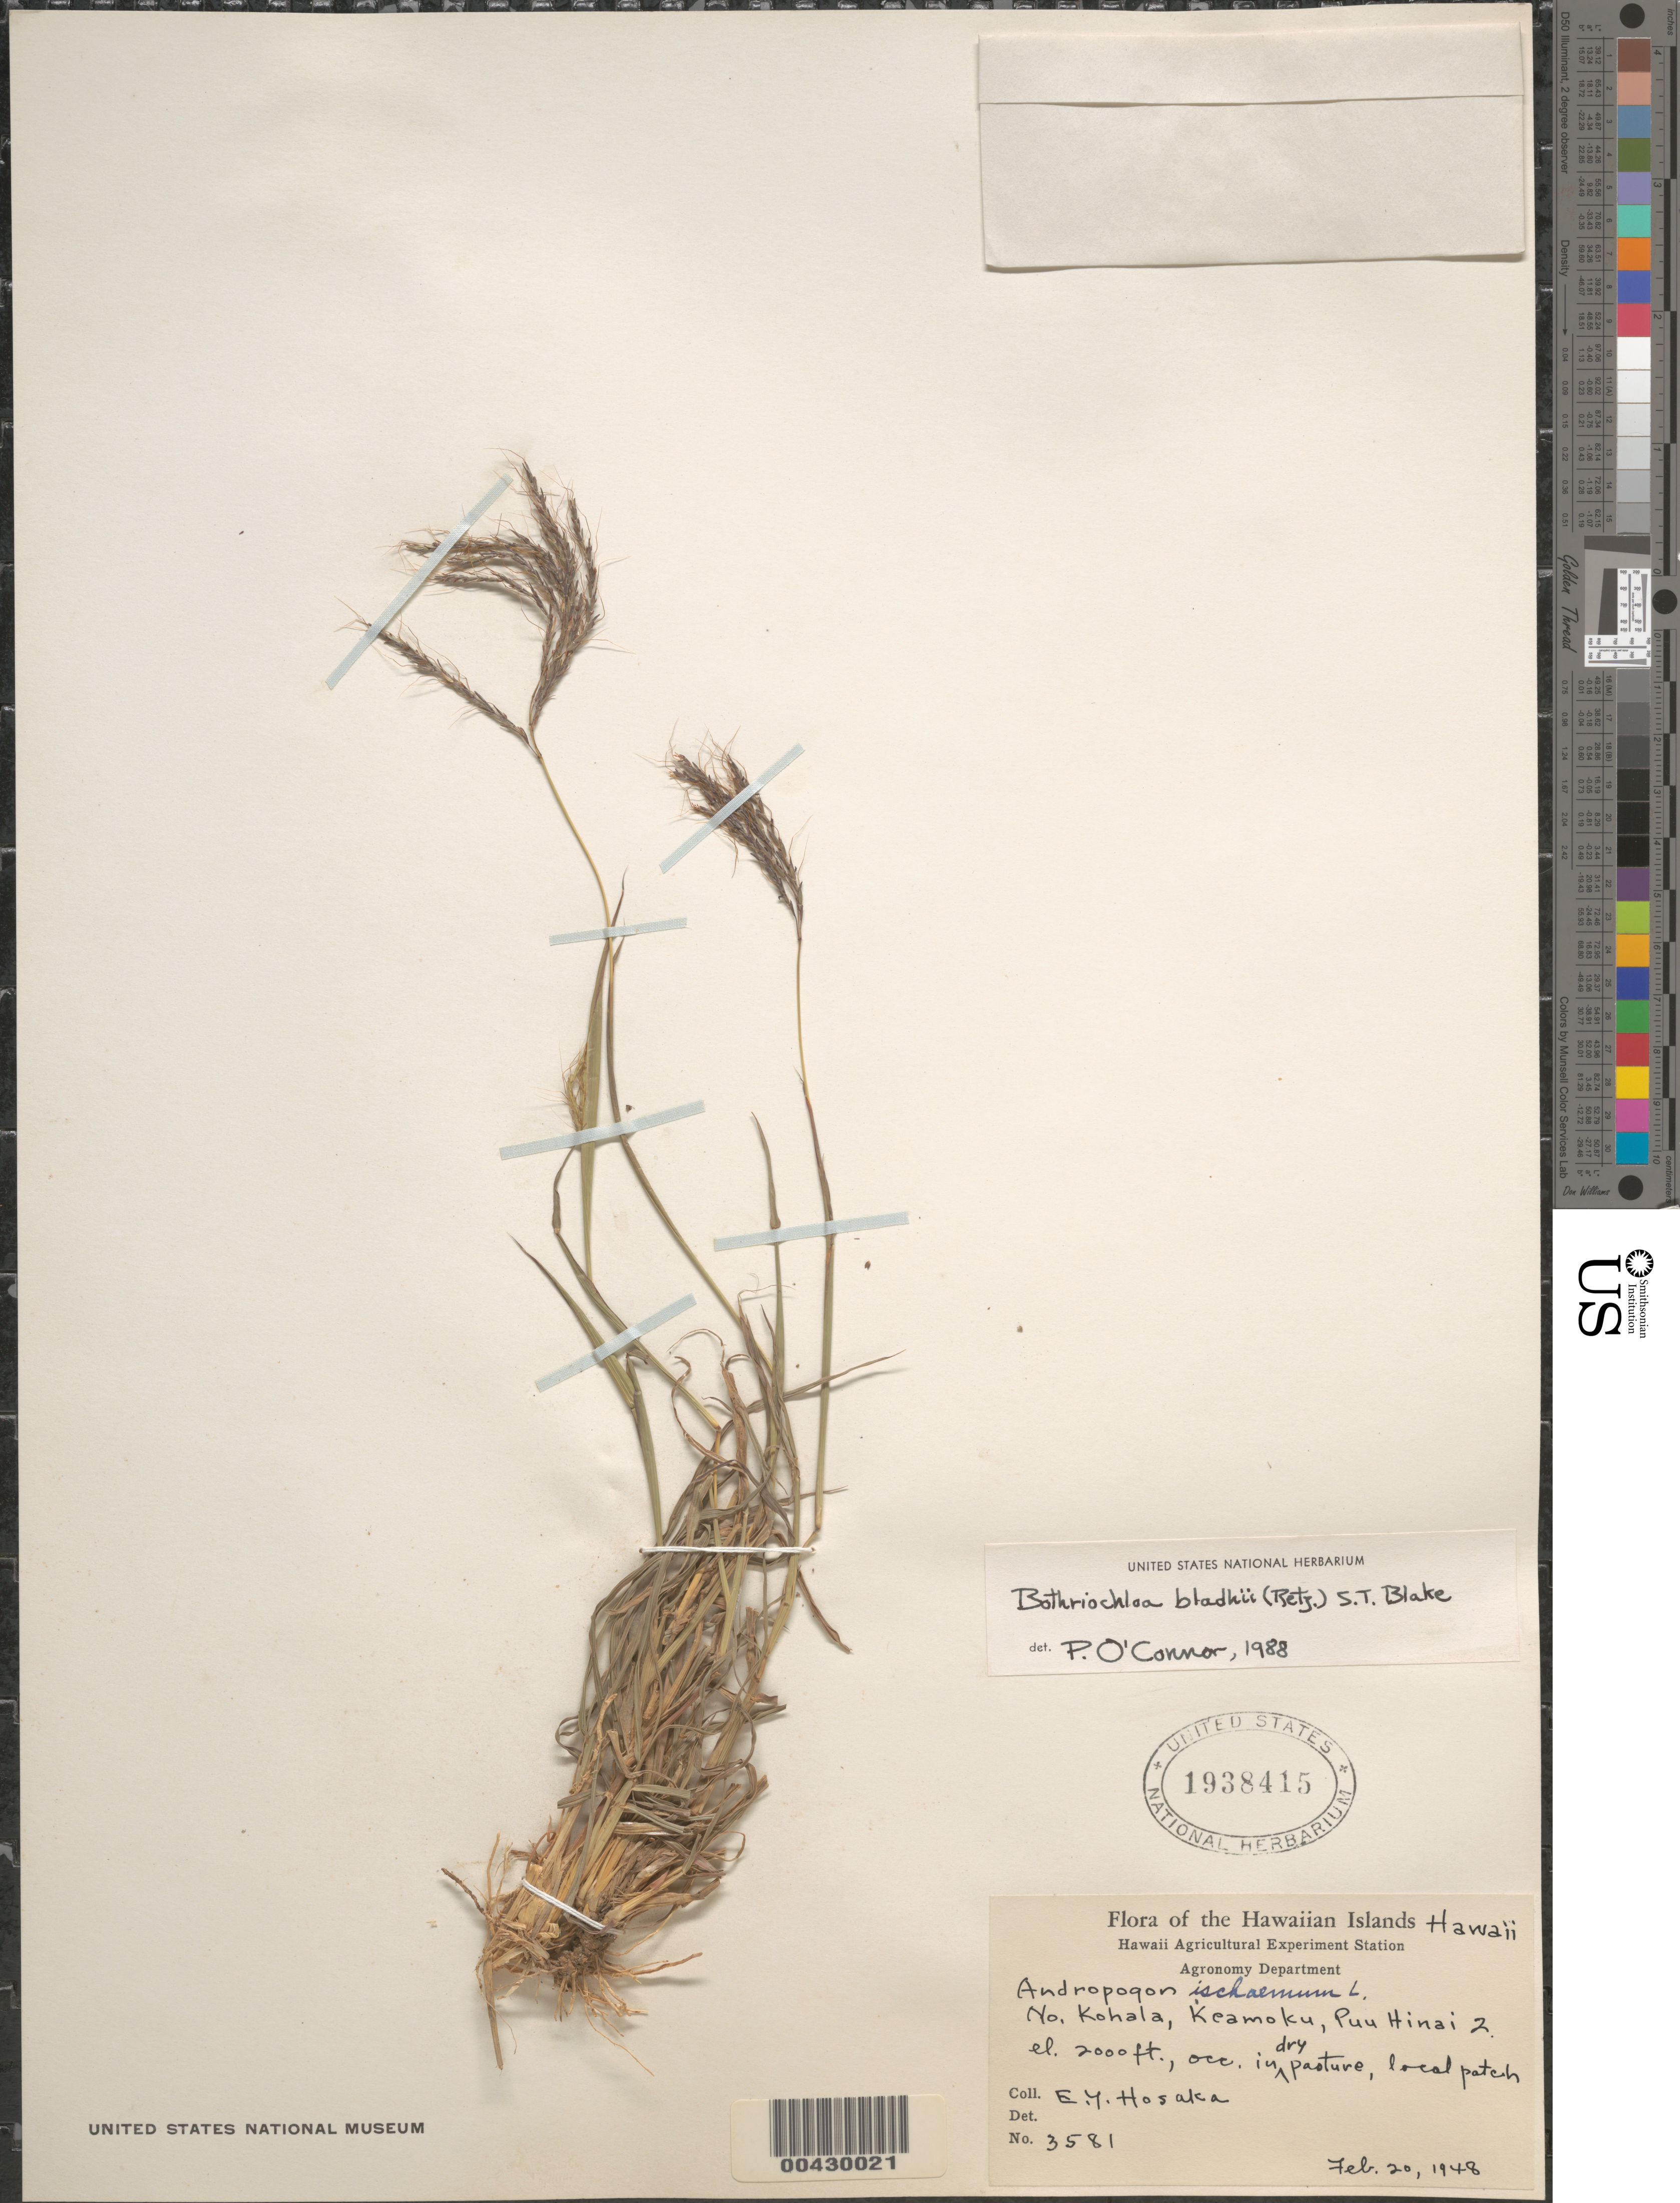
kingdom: Plantae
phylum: Tracheophyta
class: Liliopsida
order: Poales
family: Poaceae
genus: Bothriochloa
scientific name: Bothriochloa bladhii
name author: (Retz.) S.T. Blake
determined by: O'Connor, P.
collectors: E. Y. Hosaka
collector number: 3581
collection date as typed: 20 Feb 1948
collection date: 1948-02-20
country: United States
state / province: Hawaii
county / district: Hawaii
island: Hawaii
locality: North Kohala, Keamoku, Puu Hinai 2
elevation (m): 610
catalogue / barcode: US 1938415